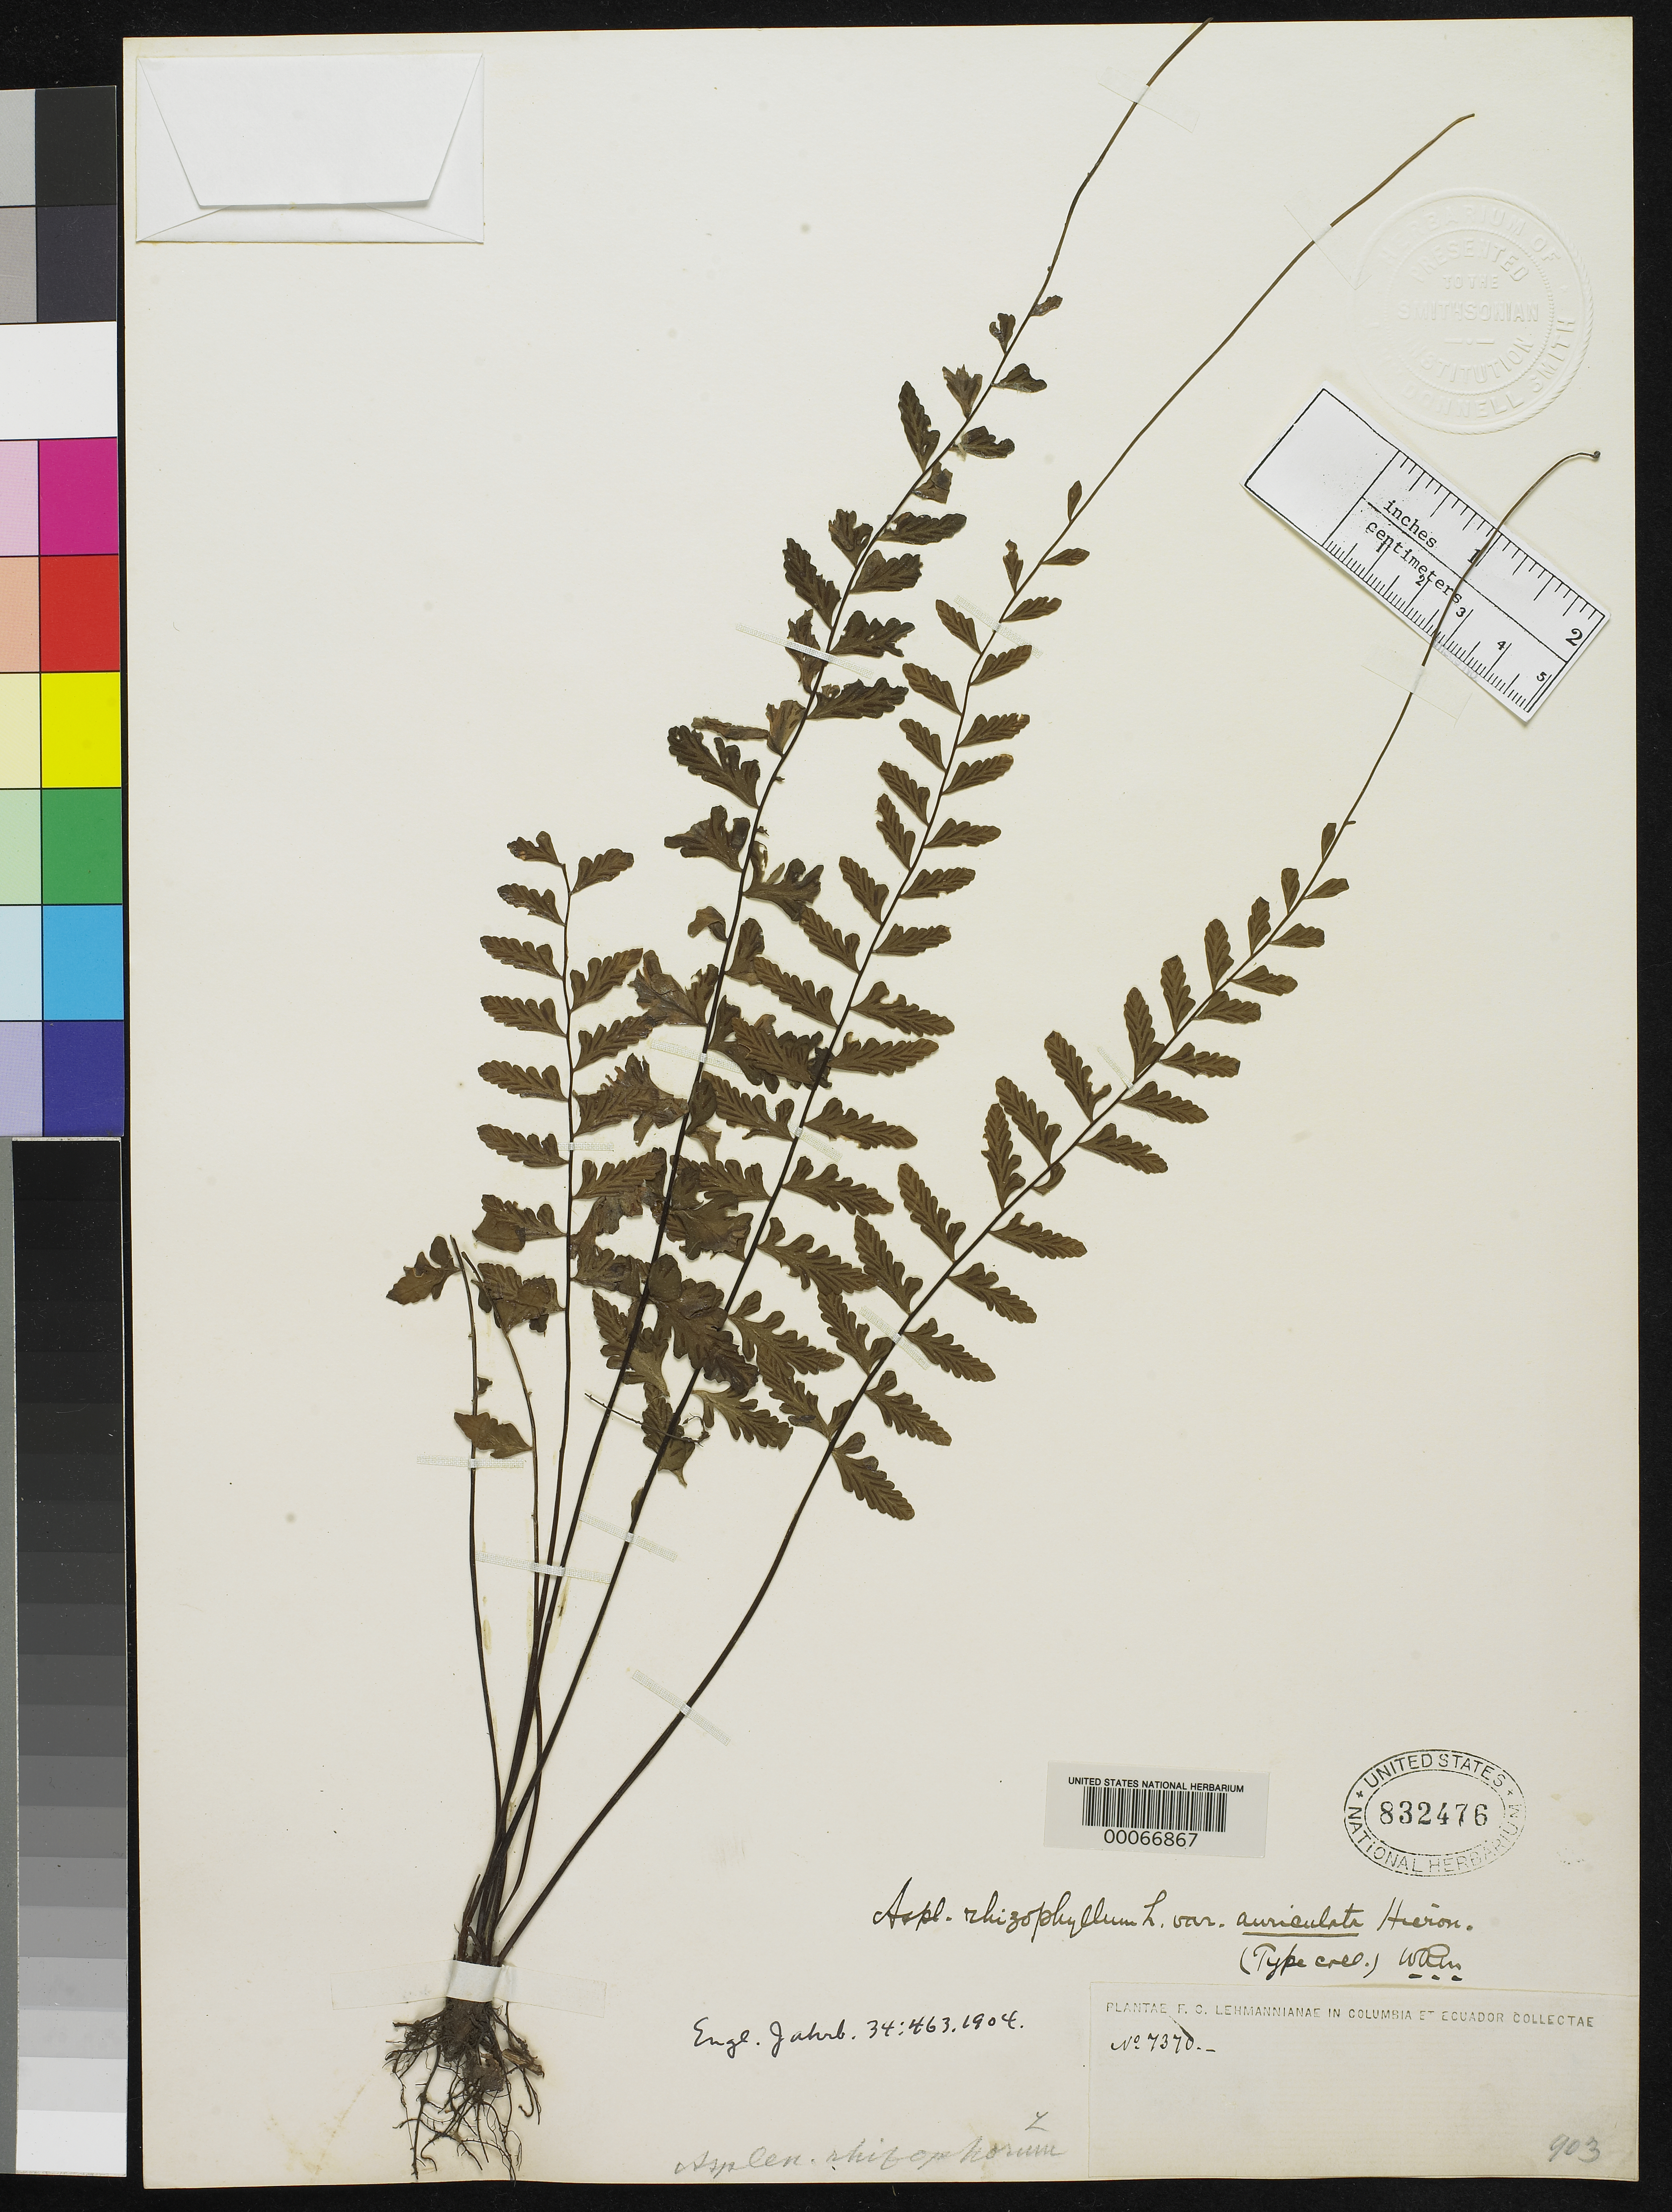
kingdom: Plantae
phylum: Tracheophyta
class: Polypodiopsida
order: Polypodiales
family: Aspleniaceae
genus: Asplenium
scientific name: Asplenium rhizophyllum var. auriculatum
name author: Hieron.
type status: Isotype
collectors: F. C. Lehmann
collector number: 7370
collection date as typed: Jan 1892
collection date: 1892-01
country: Colombia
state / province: Cundinamarca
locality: Pacho.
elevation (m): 1800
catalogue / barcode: US 832476